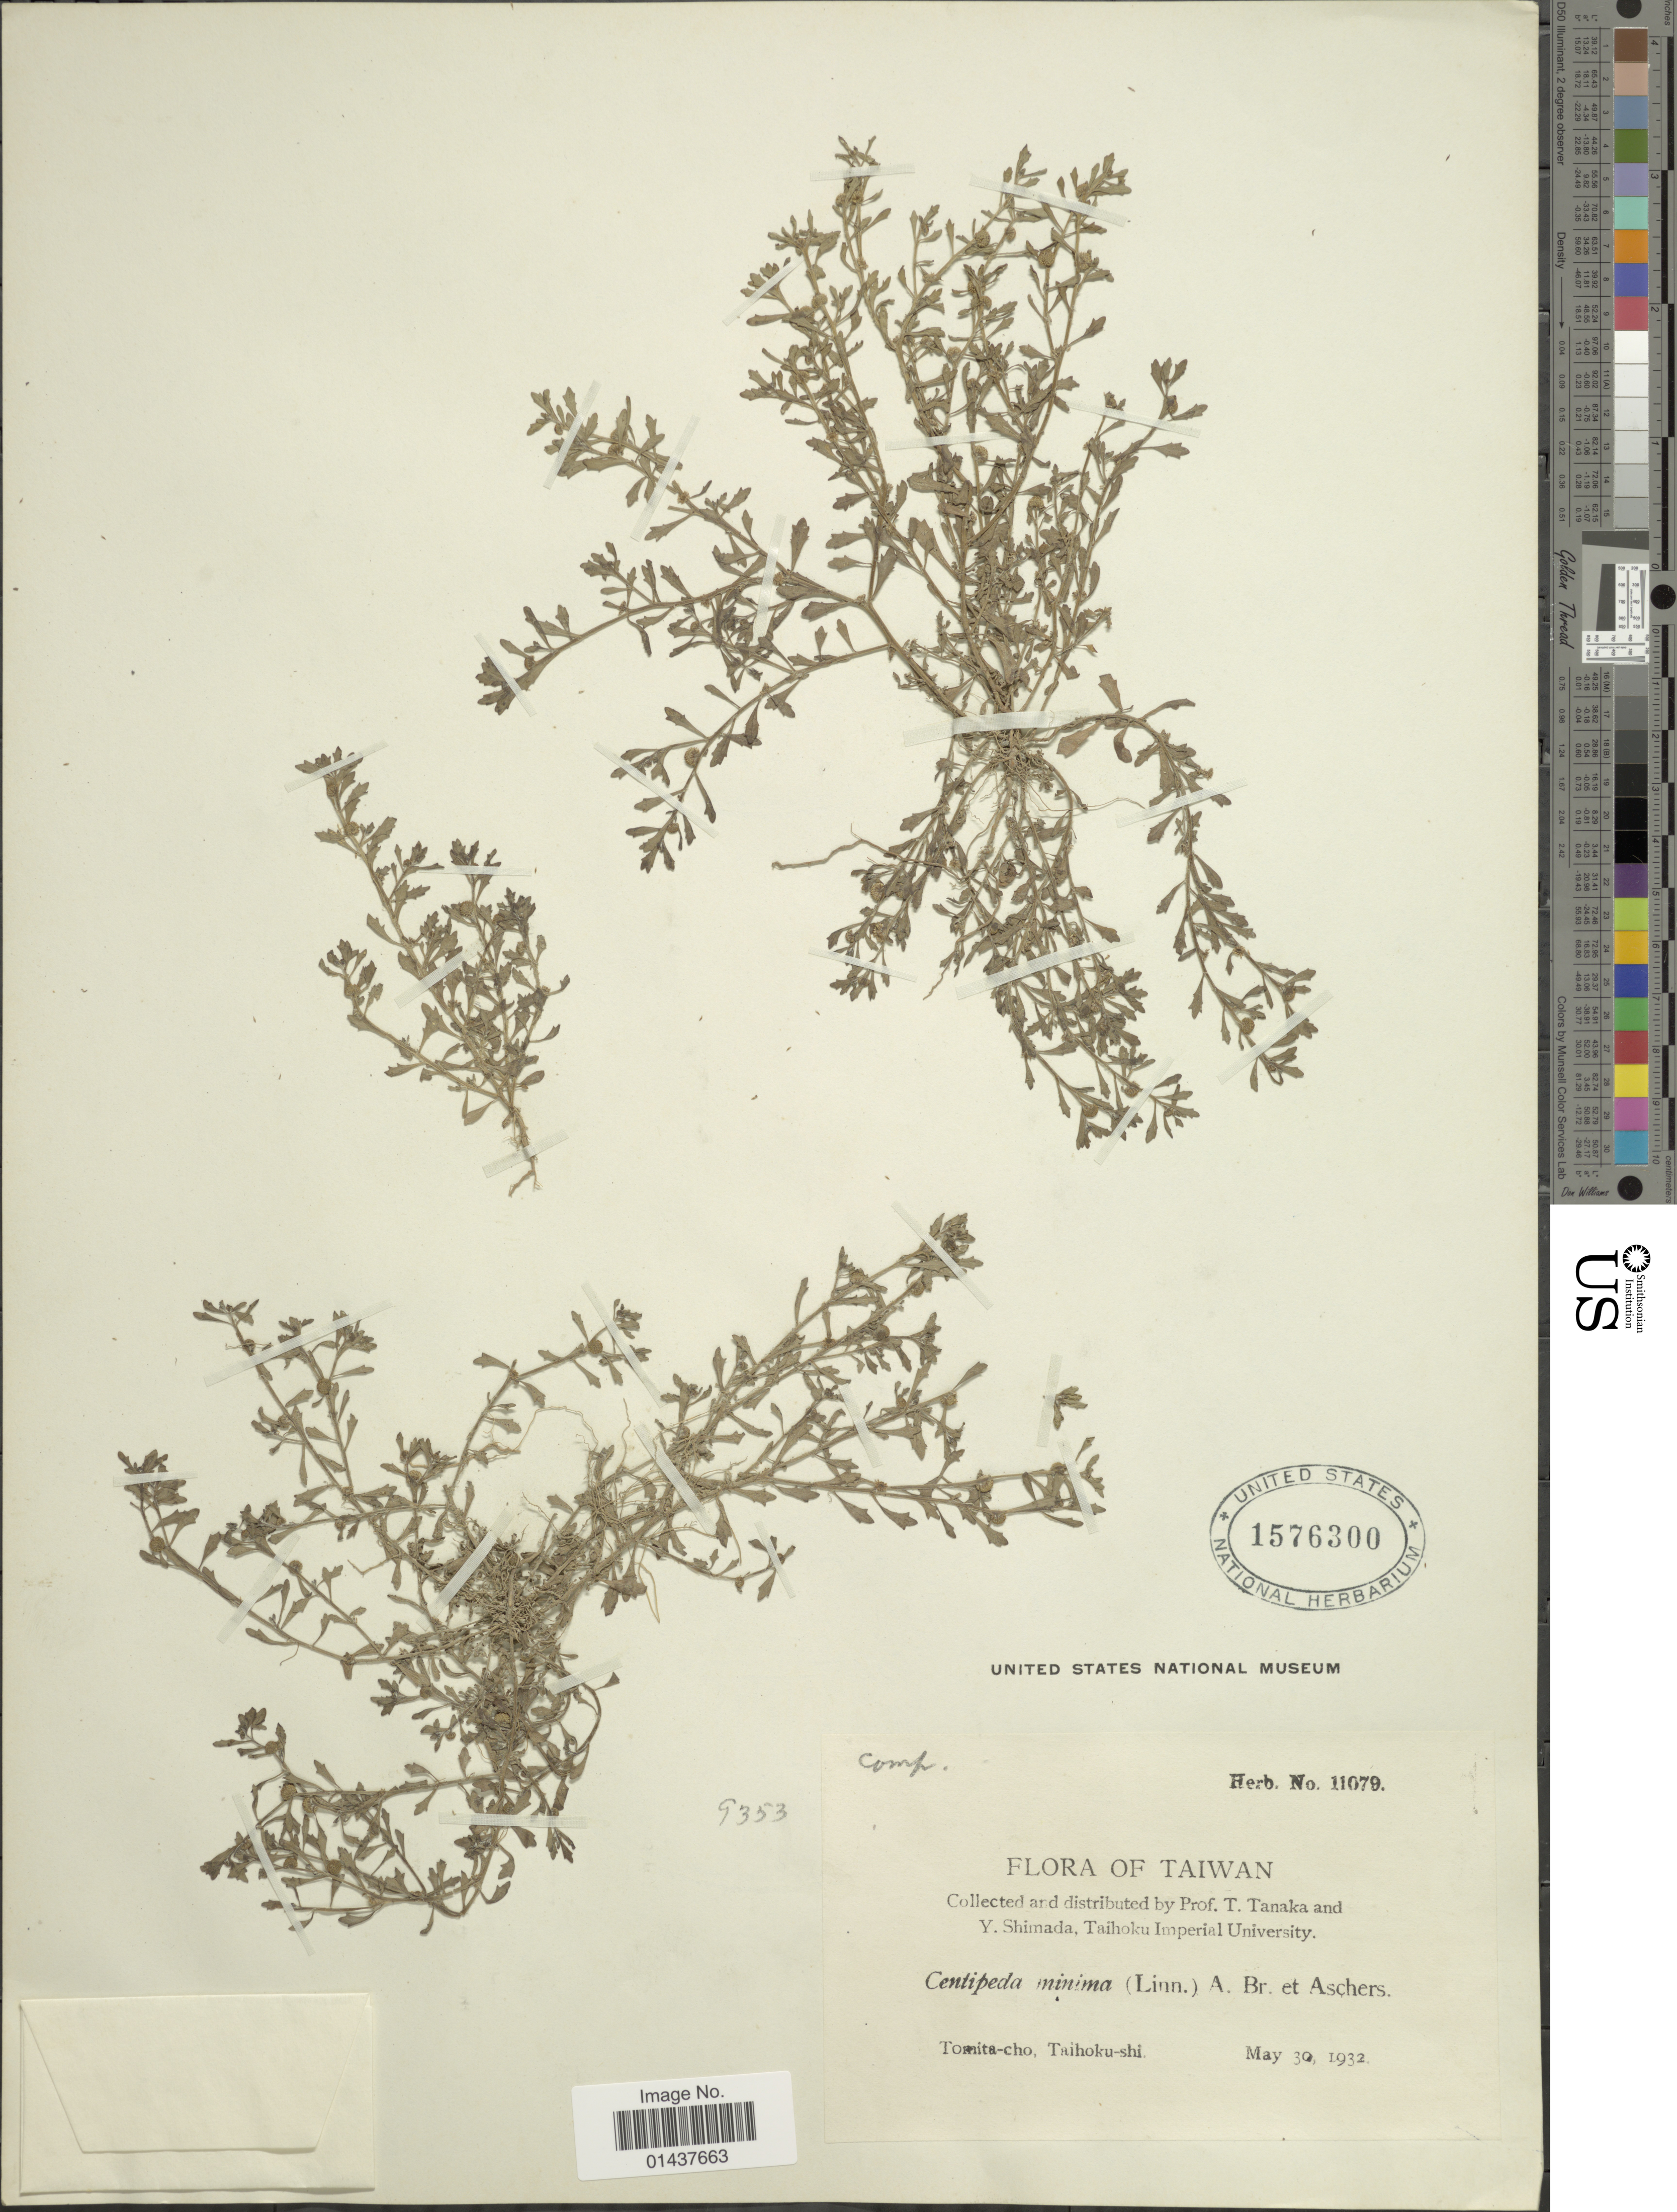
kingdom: Plantae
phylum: Tracheophyta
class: Magnoliopsida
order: Asterales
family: Asteraceae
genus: Centipeda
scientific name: Centipeda minima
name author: (L.) A. Braun & Asch.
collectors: T. Tanaka & Y. Shimada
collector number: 11079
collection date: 1932-05-30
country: Taiwan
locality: Tomita-cho, Taihoku-shi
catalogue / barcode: US 1576300